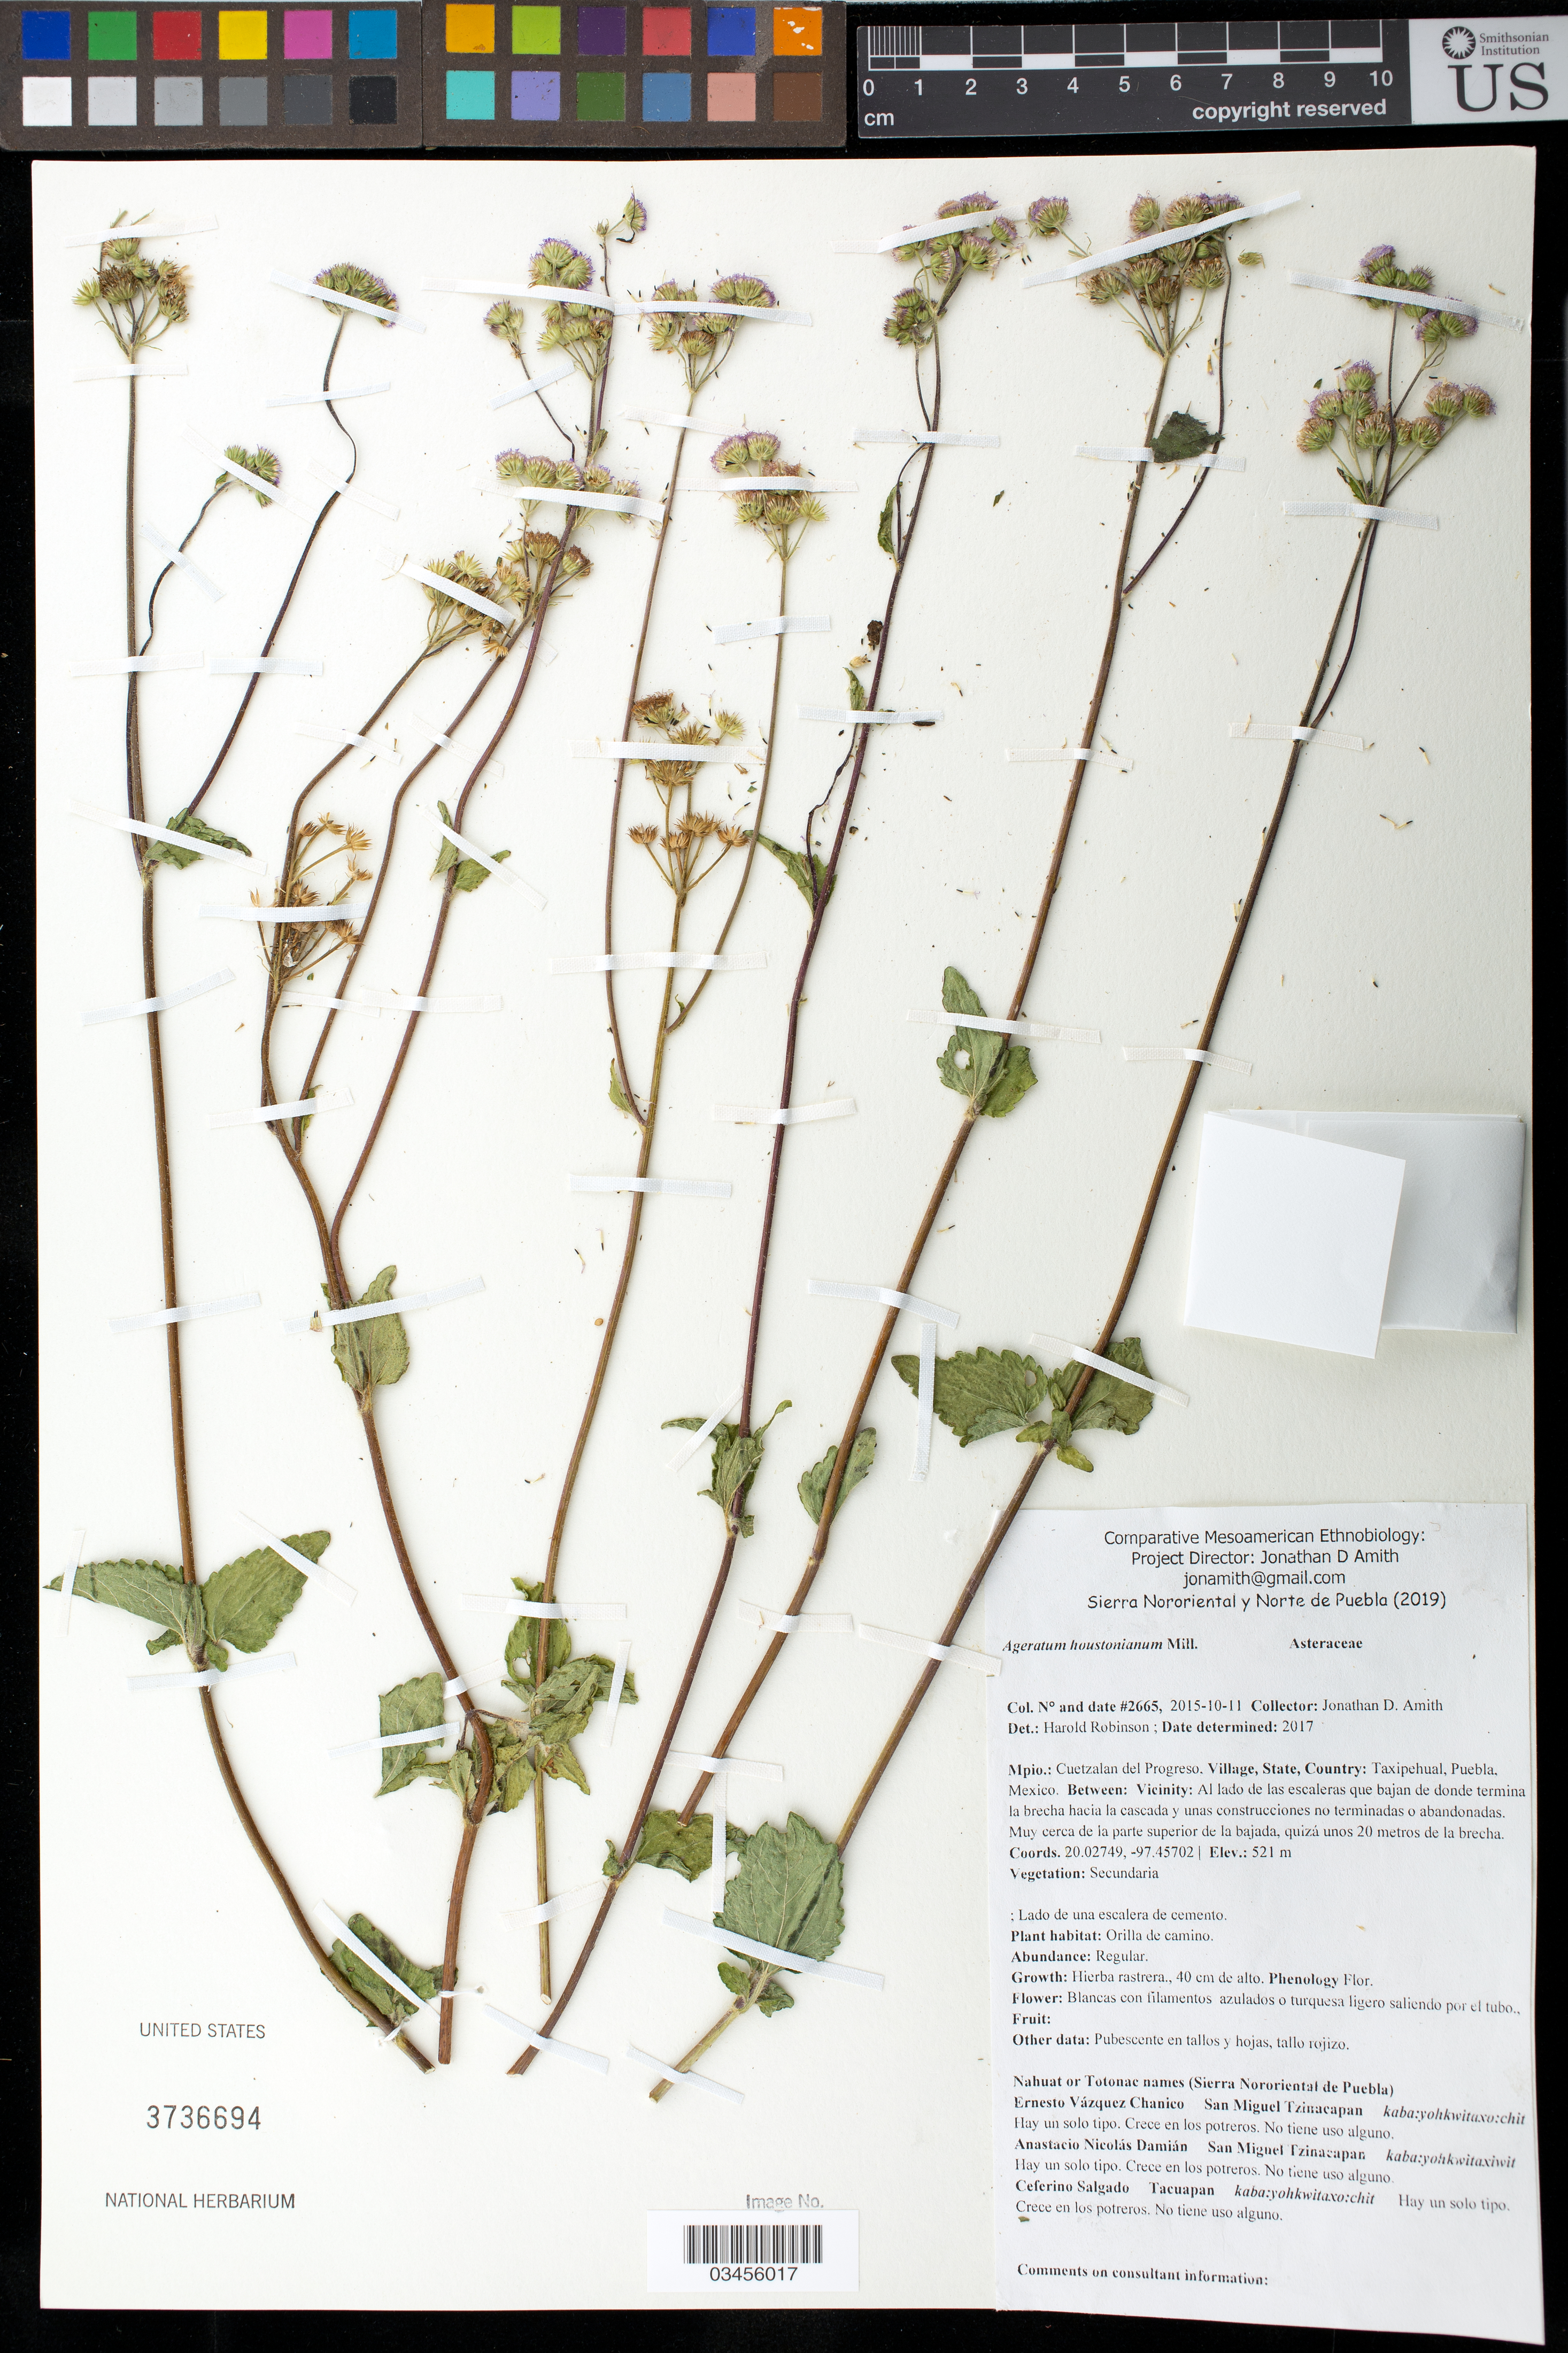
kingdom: Plantae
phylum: Tracheophyta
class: Magnoliopsida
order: Asterales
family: Asteraceae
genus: Ageratum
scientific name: Ageratum houstonianum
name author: Mill.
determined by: Robinson, Harold E., (US)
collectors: J. D. Amith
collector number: JDA_02665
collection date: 2015-10-11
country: México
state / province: Puebla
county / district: Cuetzalan del Progreso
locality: PUEBLO: Taxipehual; LOCALIDAD EXACTA: Al lado de las escaleras que bajan de donde termina la brecha hacia la cascada y unas construcciones no terminadas o abandonadas. Muy cerca de la parte superior de la bajada, quizá unos 20 metros de la brecha.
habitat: Lado de una escalera de cemento | Orilla de camino.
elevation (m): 521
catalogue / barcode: US 3736694